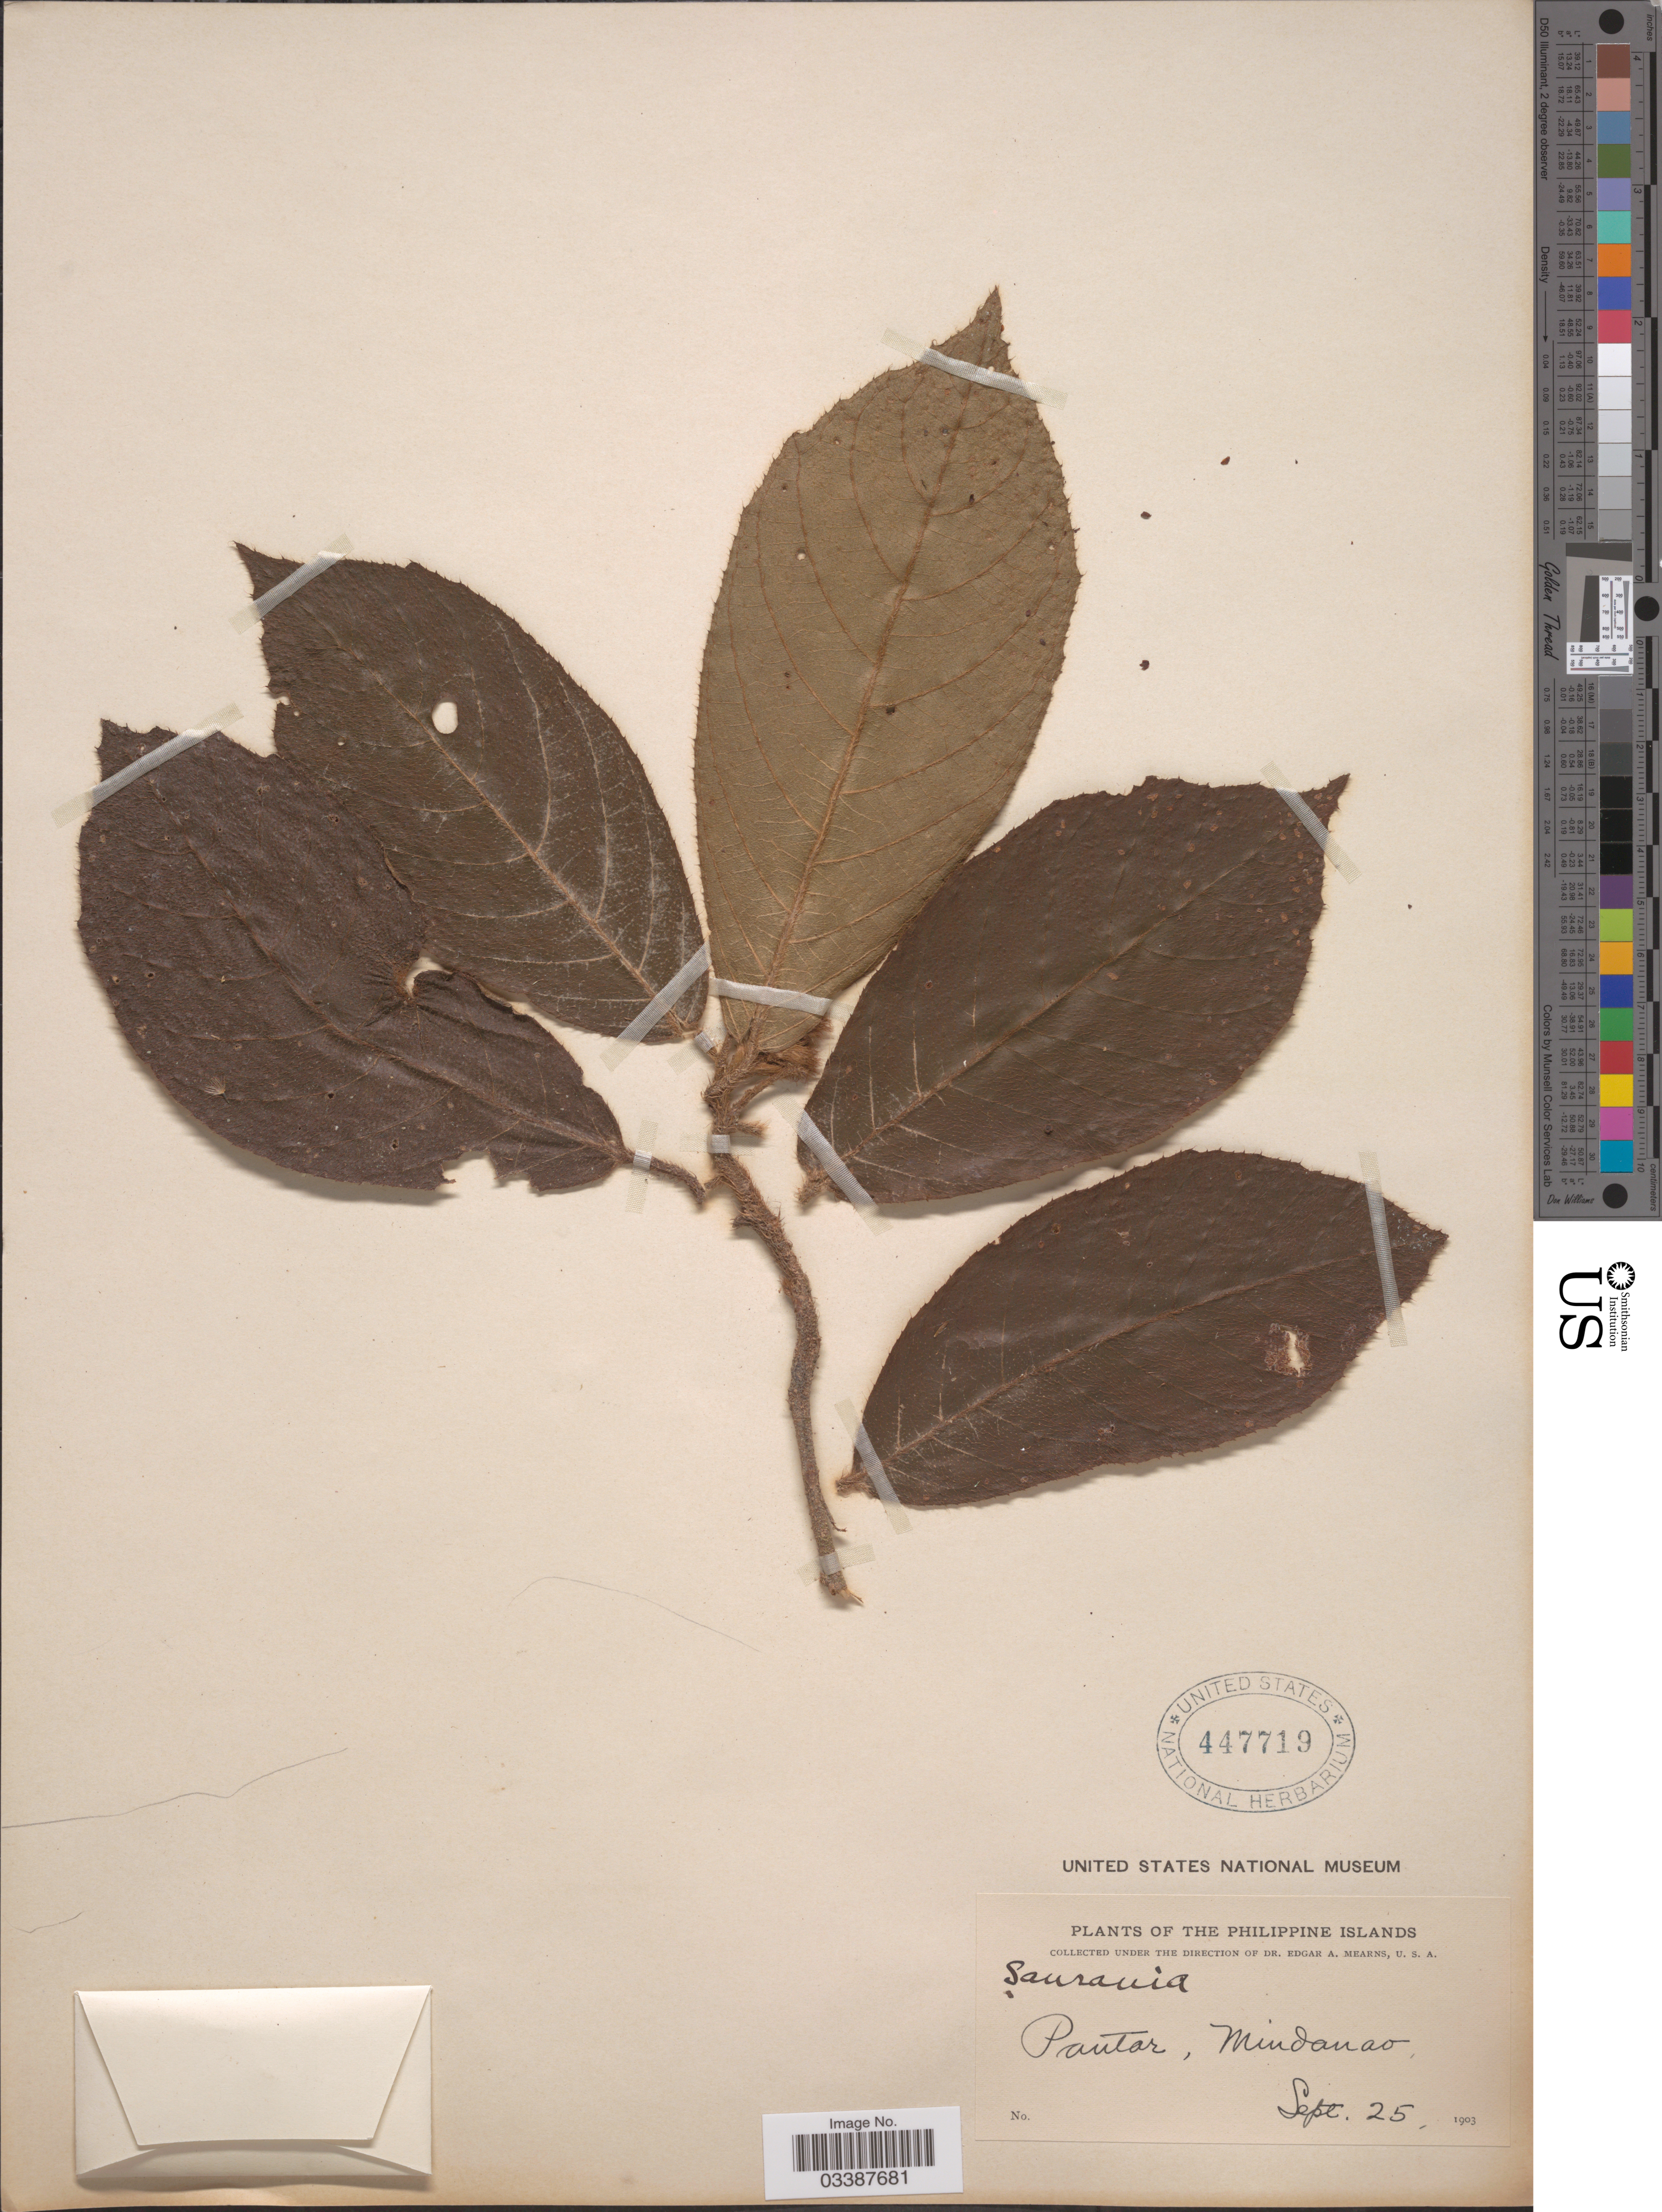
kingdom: Plantae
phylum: Tracheophyta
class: Magnoliopsida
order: Ericales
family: Actinidiaceae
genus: Saurauia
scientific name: Saurauia sp.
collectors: E. A. Mearns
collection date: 1903-09-25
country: Philippines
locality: The Philippine Islands, Pautar, Mindanao.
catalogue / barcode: US 447719